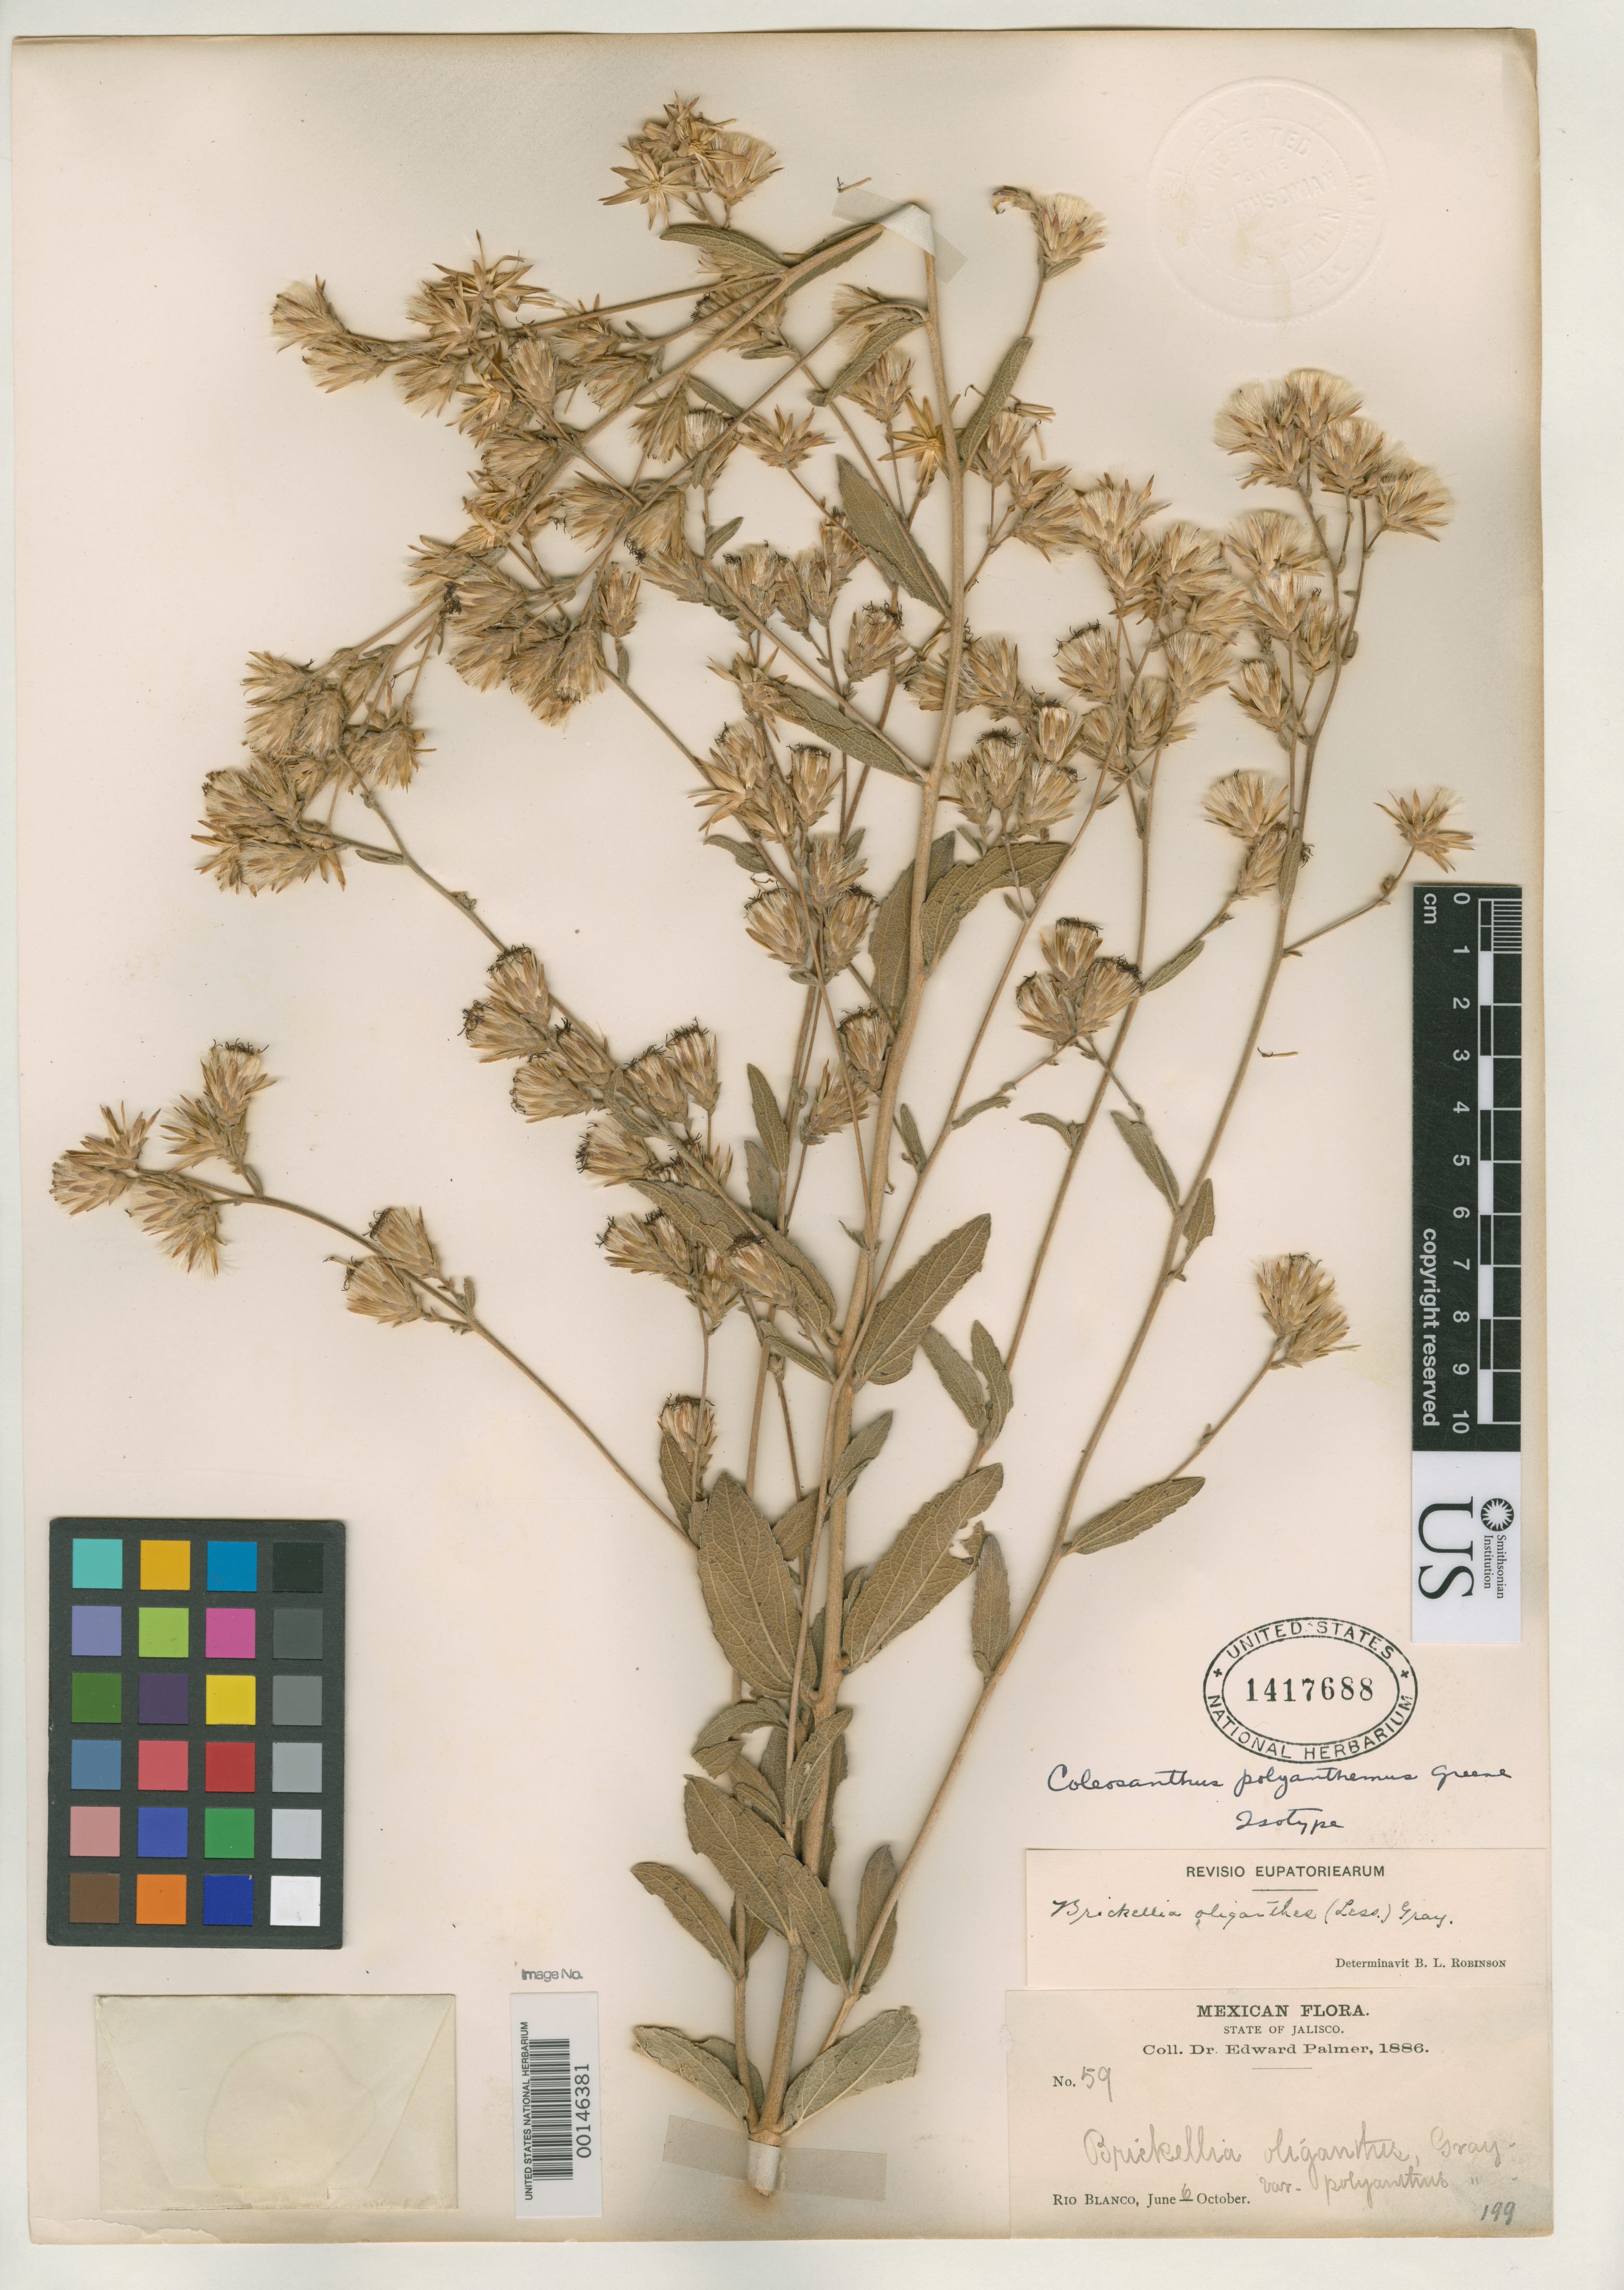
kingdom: Plantae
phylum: Tracheophyta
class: Magnoliopsida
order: Asterales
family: Asteraceae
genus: Coleosanthus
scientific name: Coleosanthus polyanthemus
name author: Greene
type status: Isotype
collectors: E. Palmer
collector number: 59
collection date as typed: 06 Oct 1886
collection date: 1886-10-06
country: Mexico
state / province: Jalisco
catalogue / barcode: US 1417688